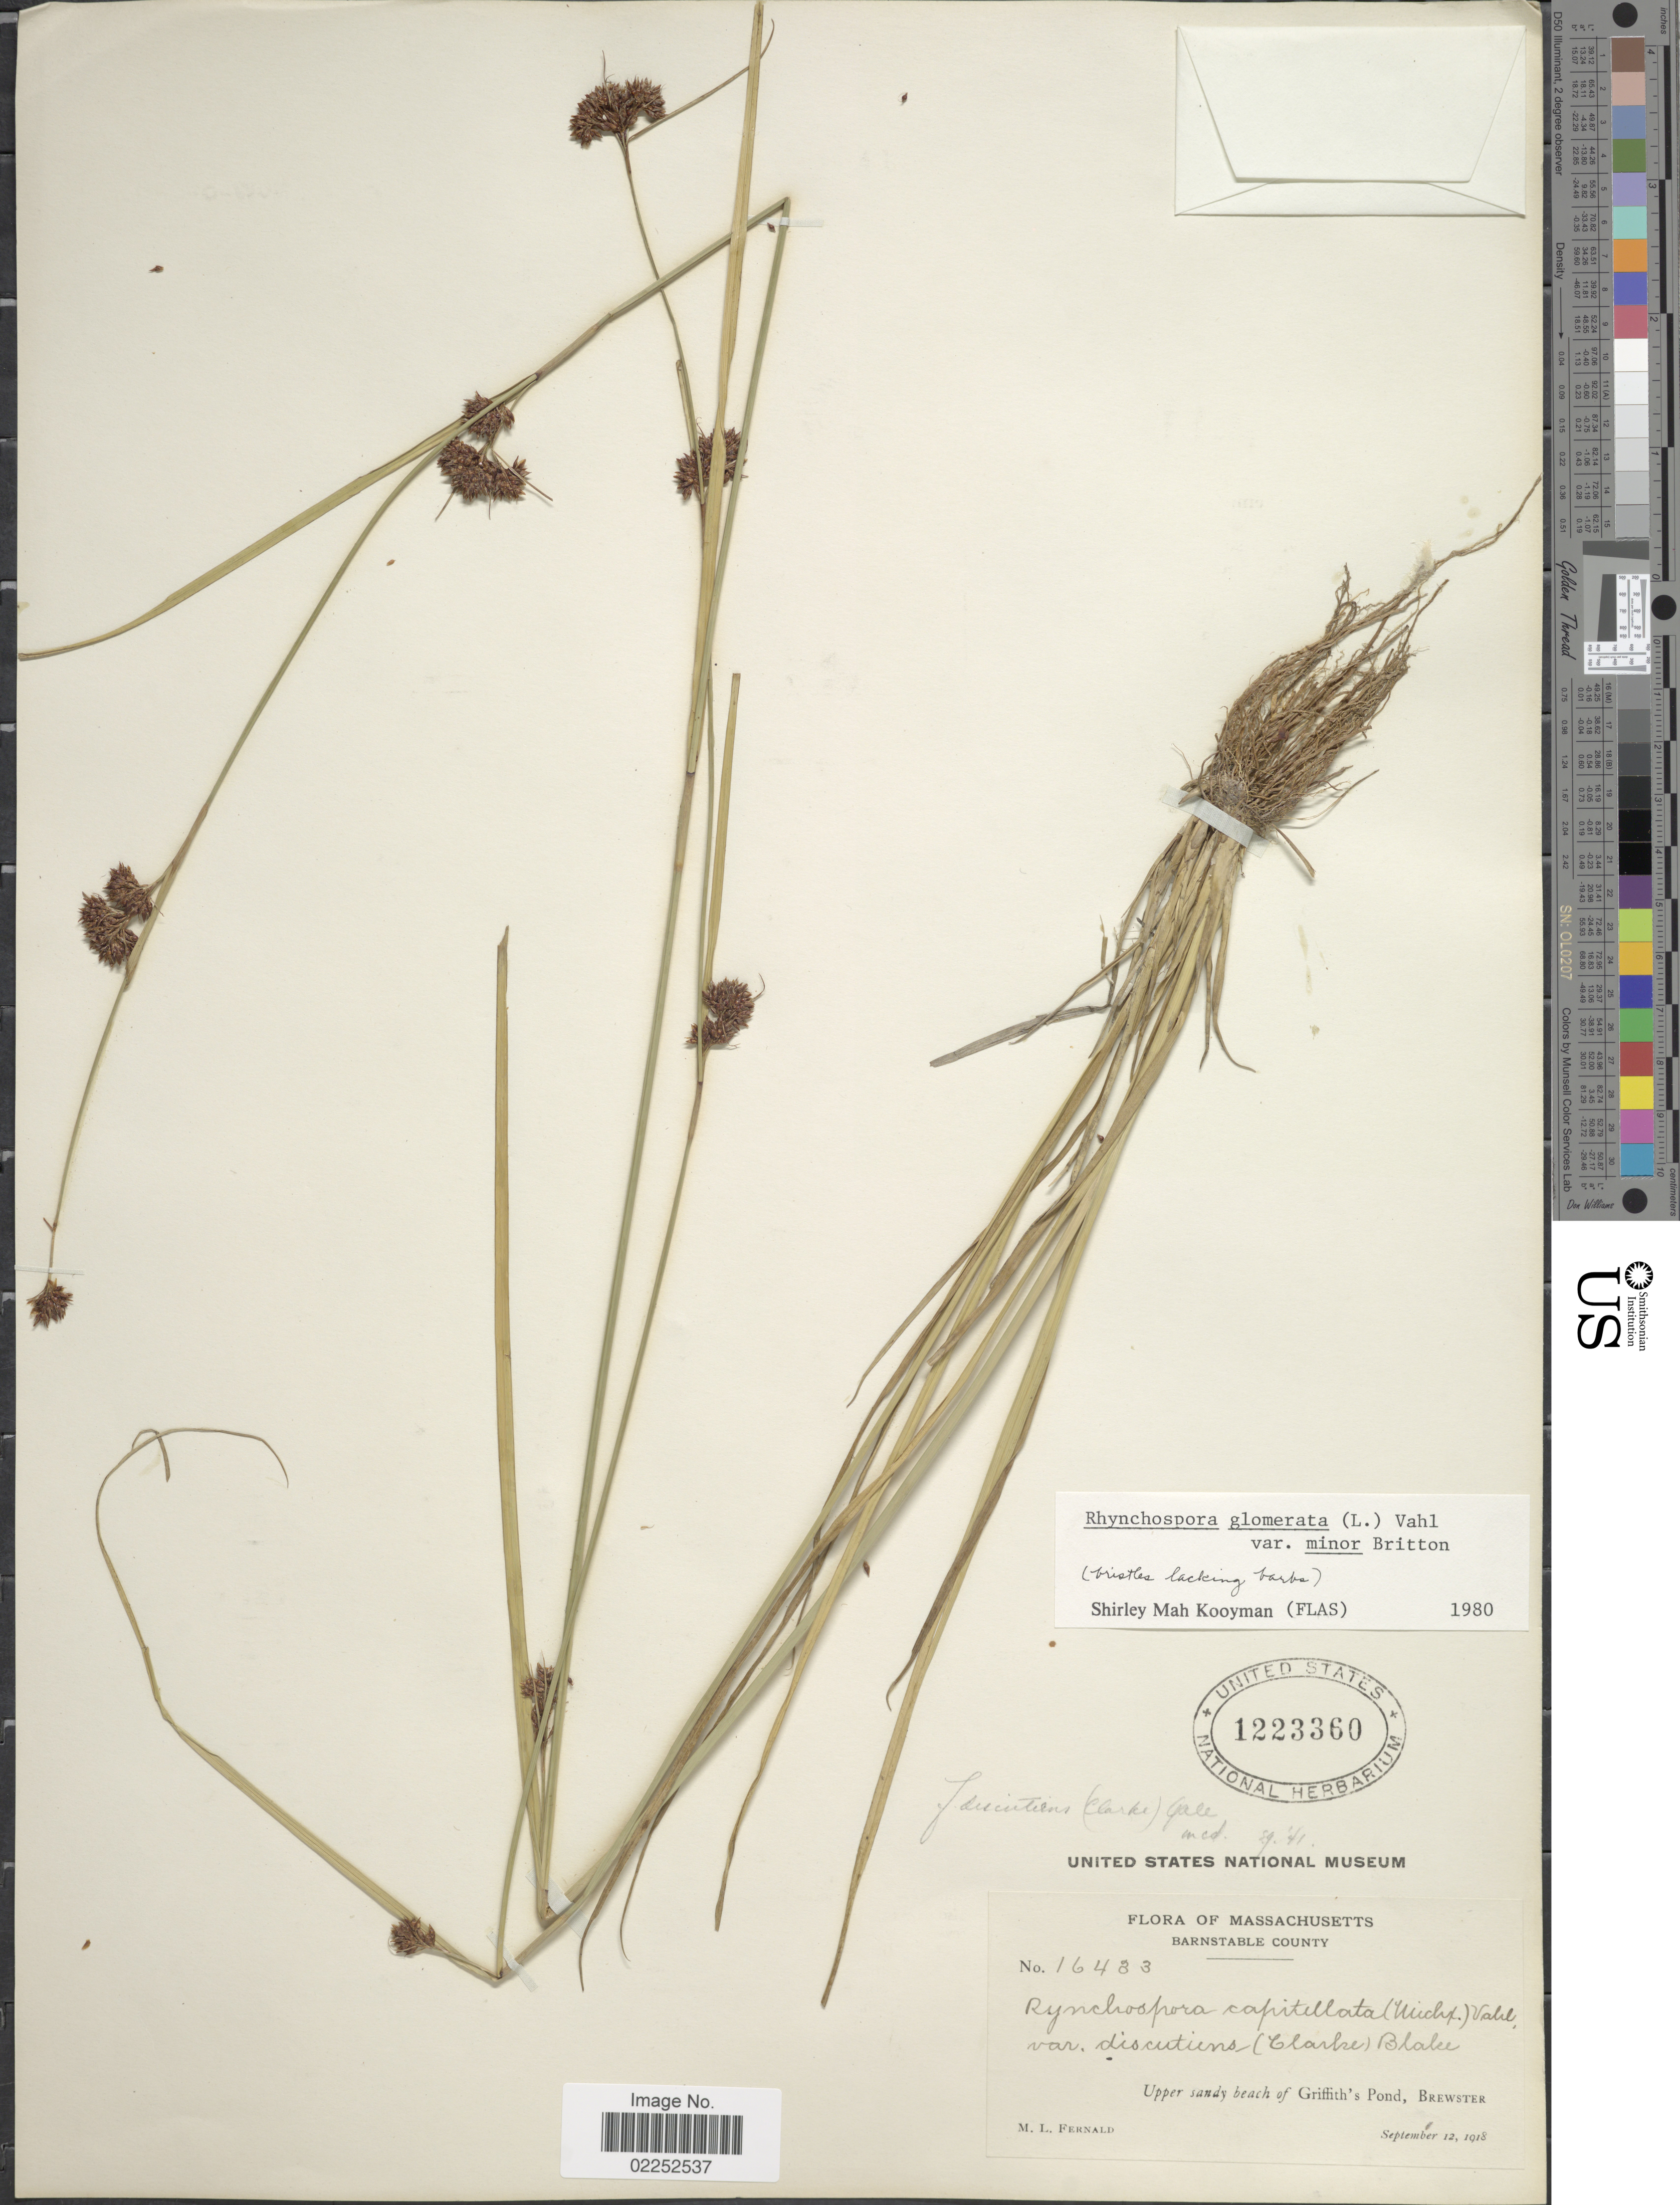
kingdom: Plantae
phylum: Tracheophyta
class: Liliopsida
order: Poales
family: Cyperaceae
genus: Rhynchospora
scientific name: Rhynchospora capitellata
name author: (Michx.) Vahl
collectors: M. L. Fernald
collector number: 16433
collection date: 1918-09-12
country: United States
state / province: Massachusetts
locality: Barnstable County, Upper sandy beach of Griffith's Pond, Brewster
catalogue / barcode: US 1223360